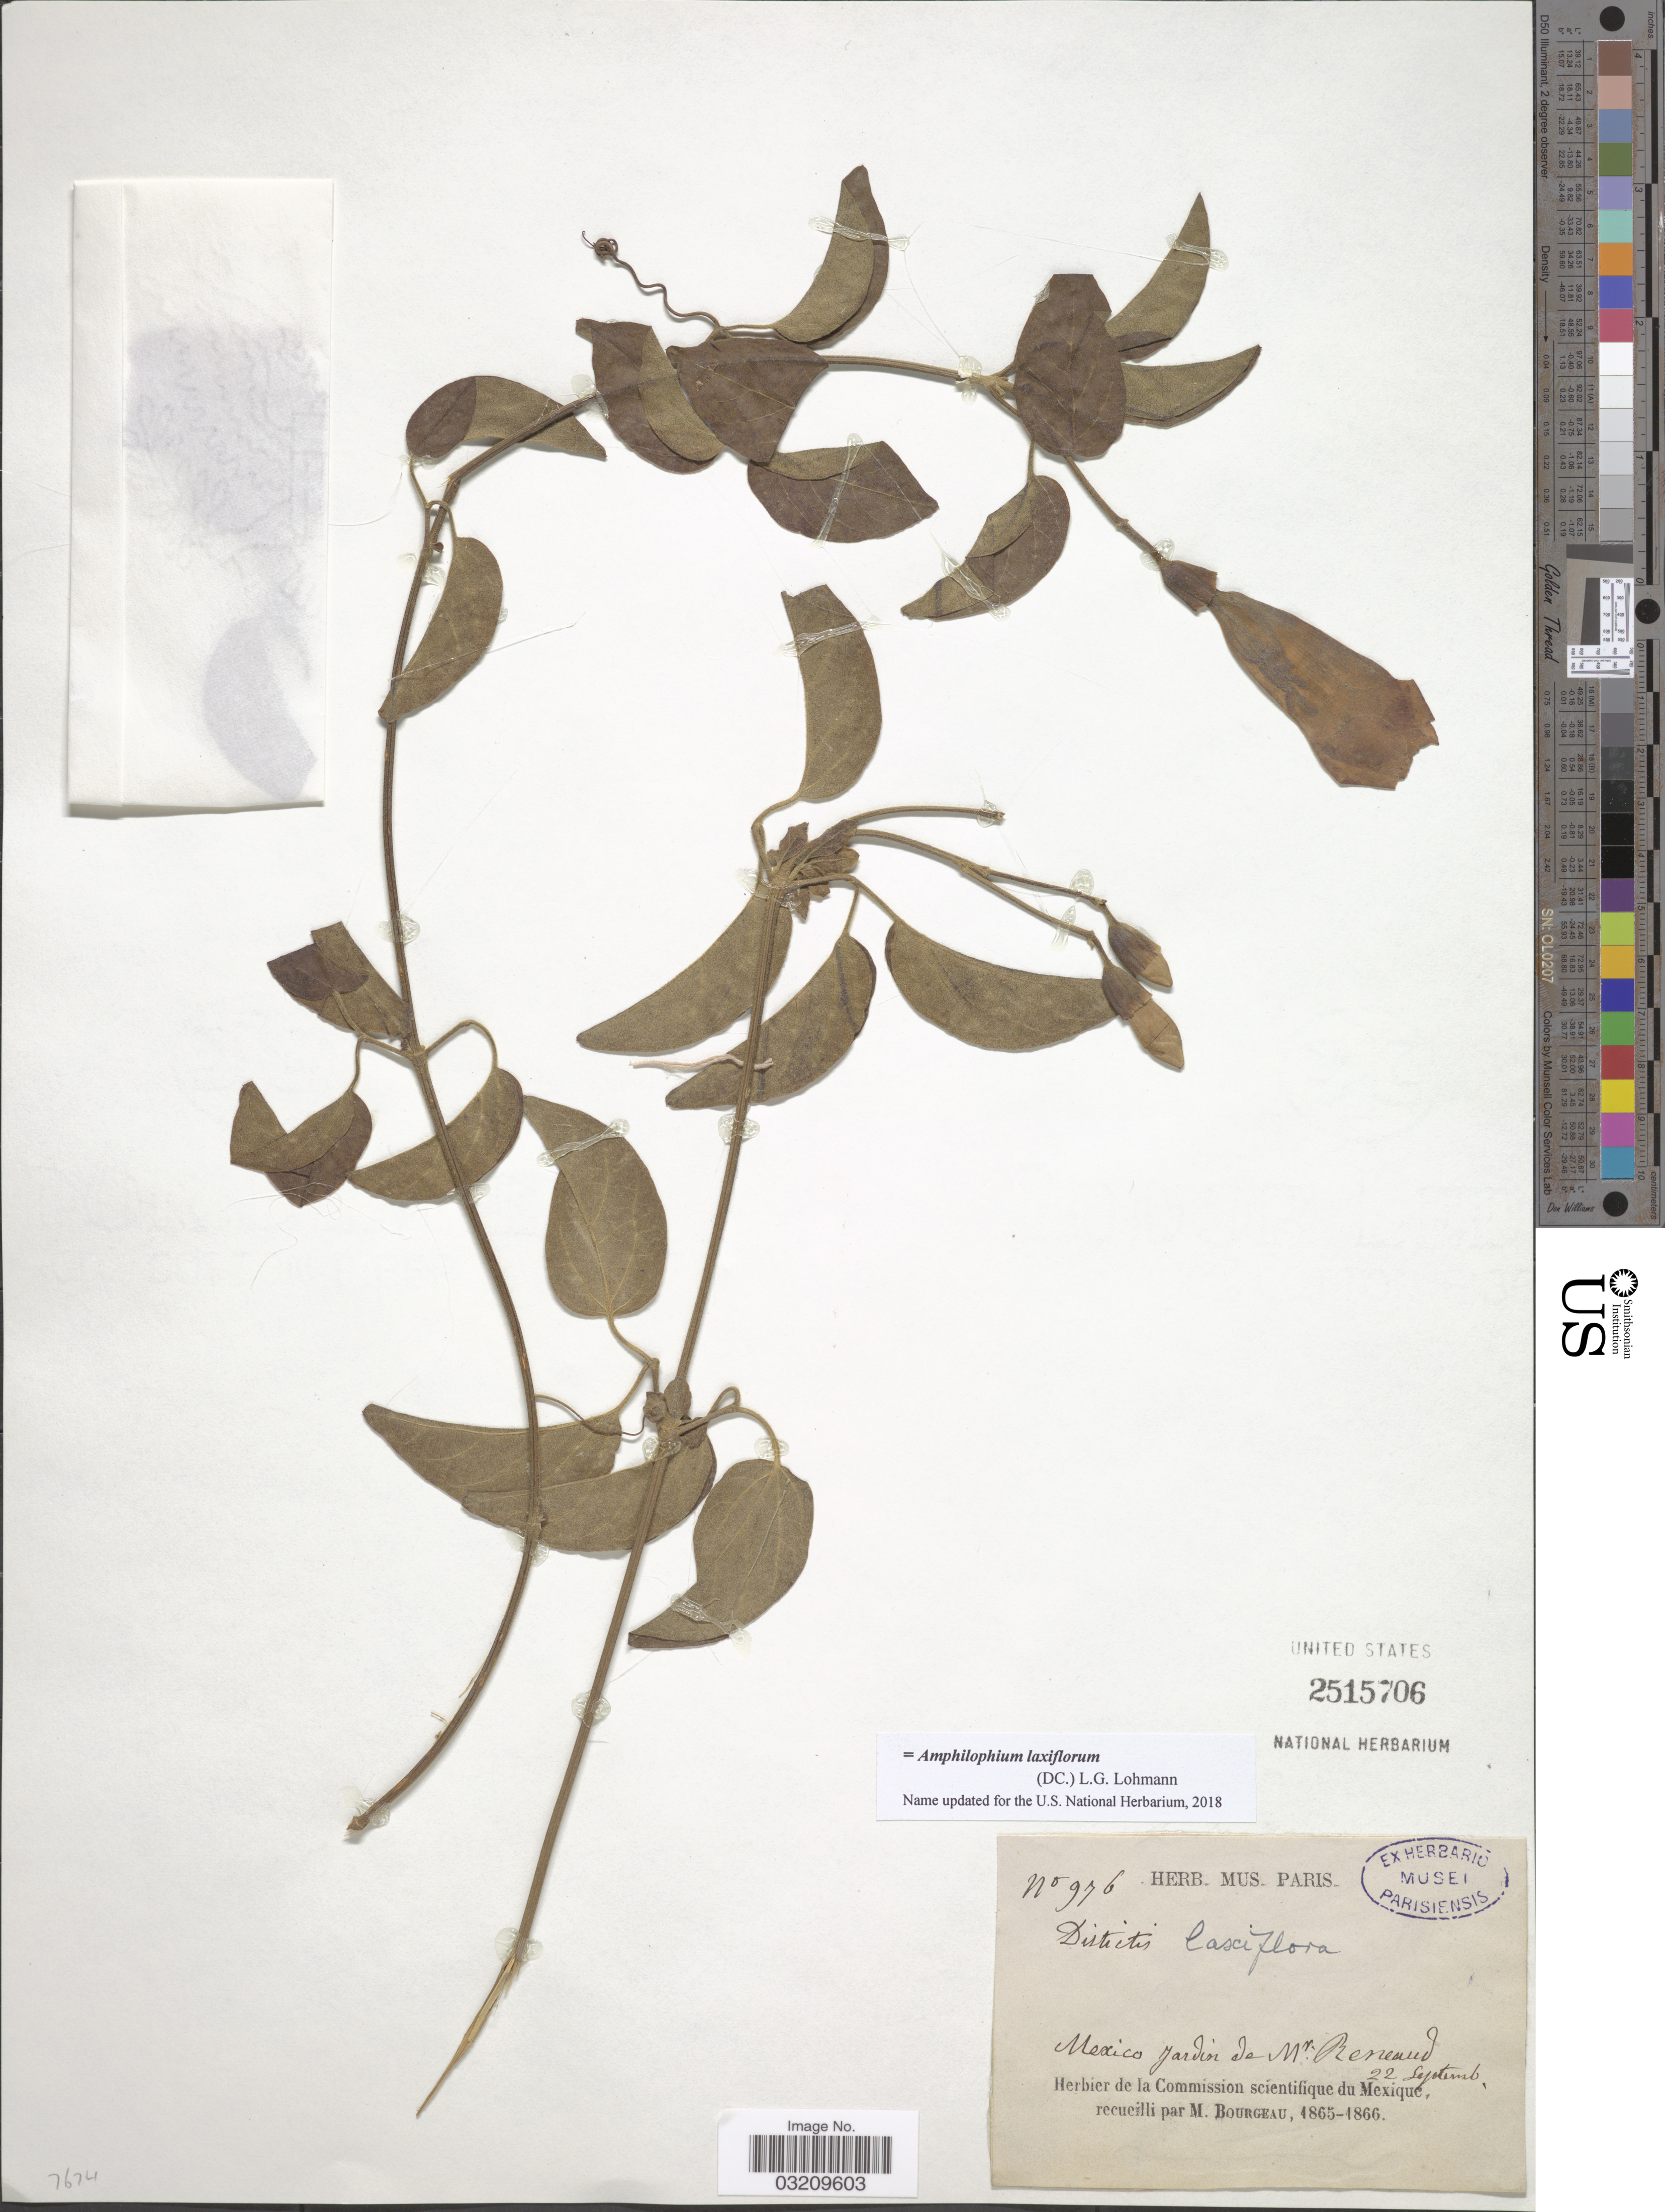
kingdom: Plantae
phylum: Tracheophyta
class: Magnoliopsida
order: Lamiales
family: Bignoniaceae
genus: Amphilophium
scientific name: Amphilophium laxiflorum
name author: (DC.) L.G. Lohmann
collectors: M. Bourgeau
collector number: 976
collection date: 1865-09-22/1866-09-22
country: Mexico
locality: Jardin de Mr. Reneaud.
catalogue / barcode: US 2515706